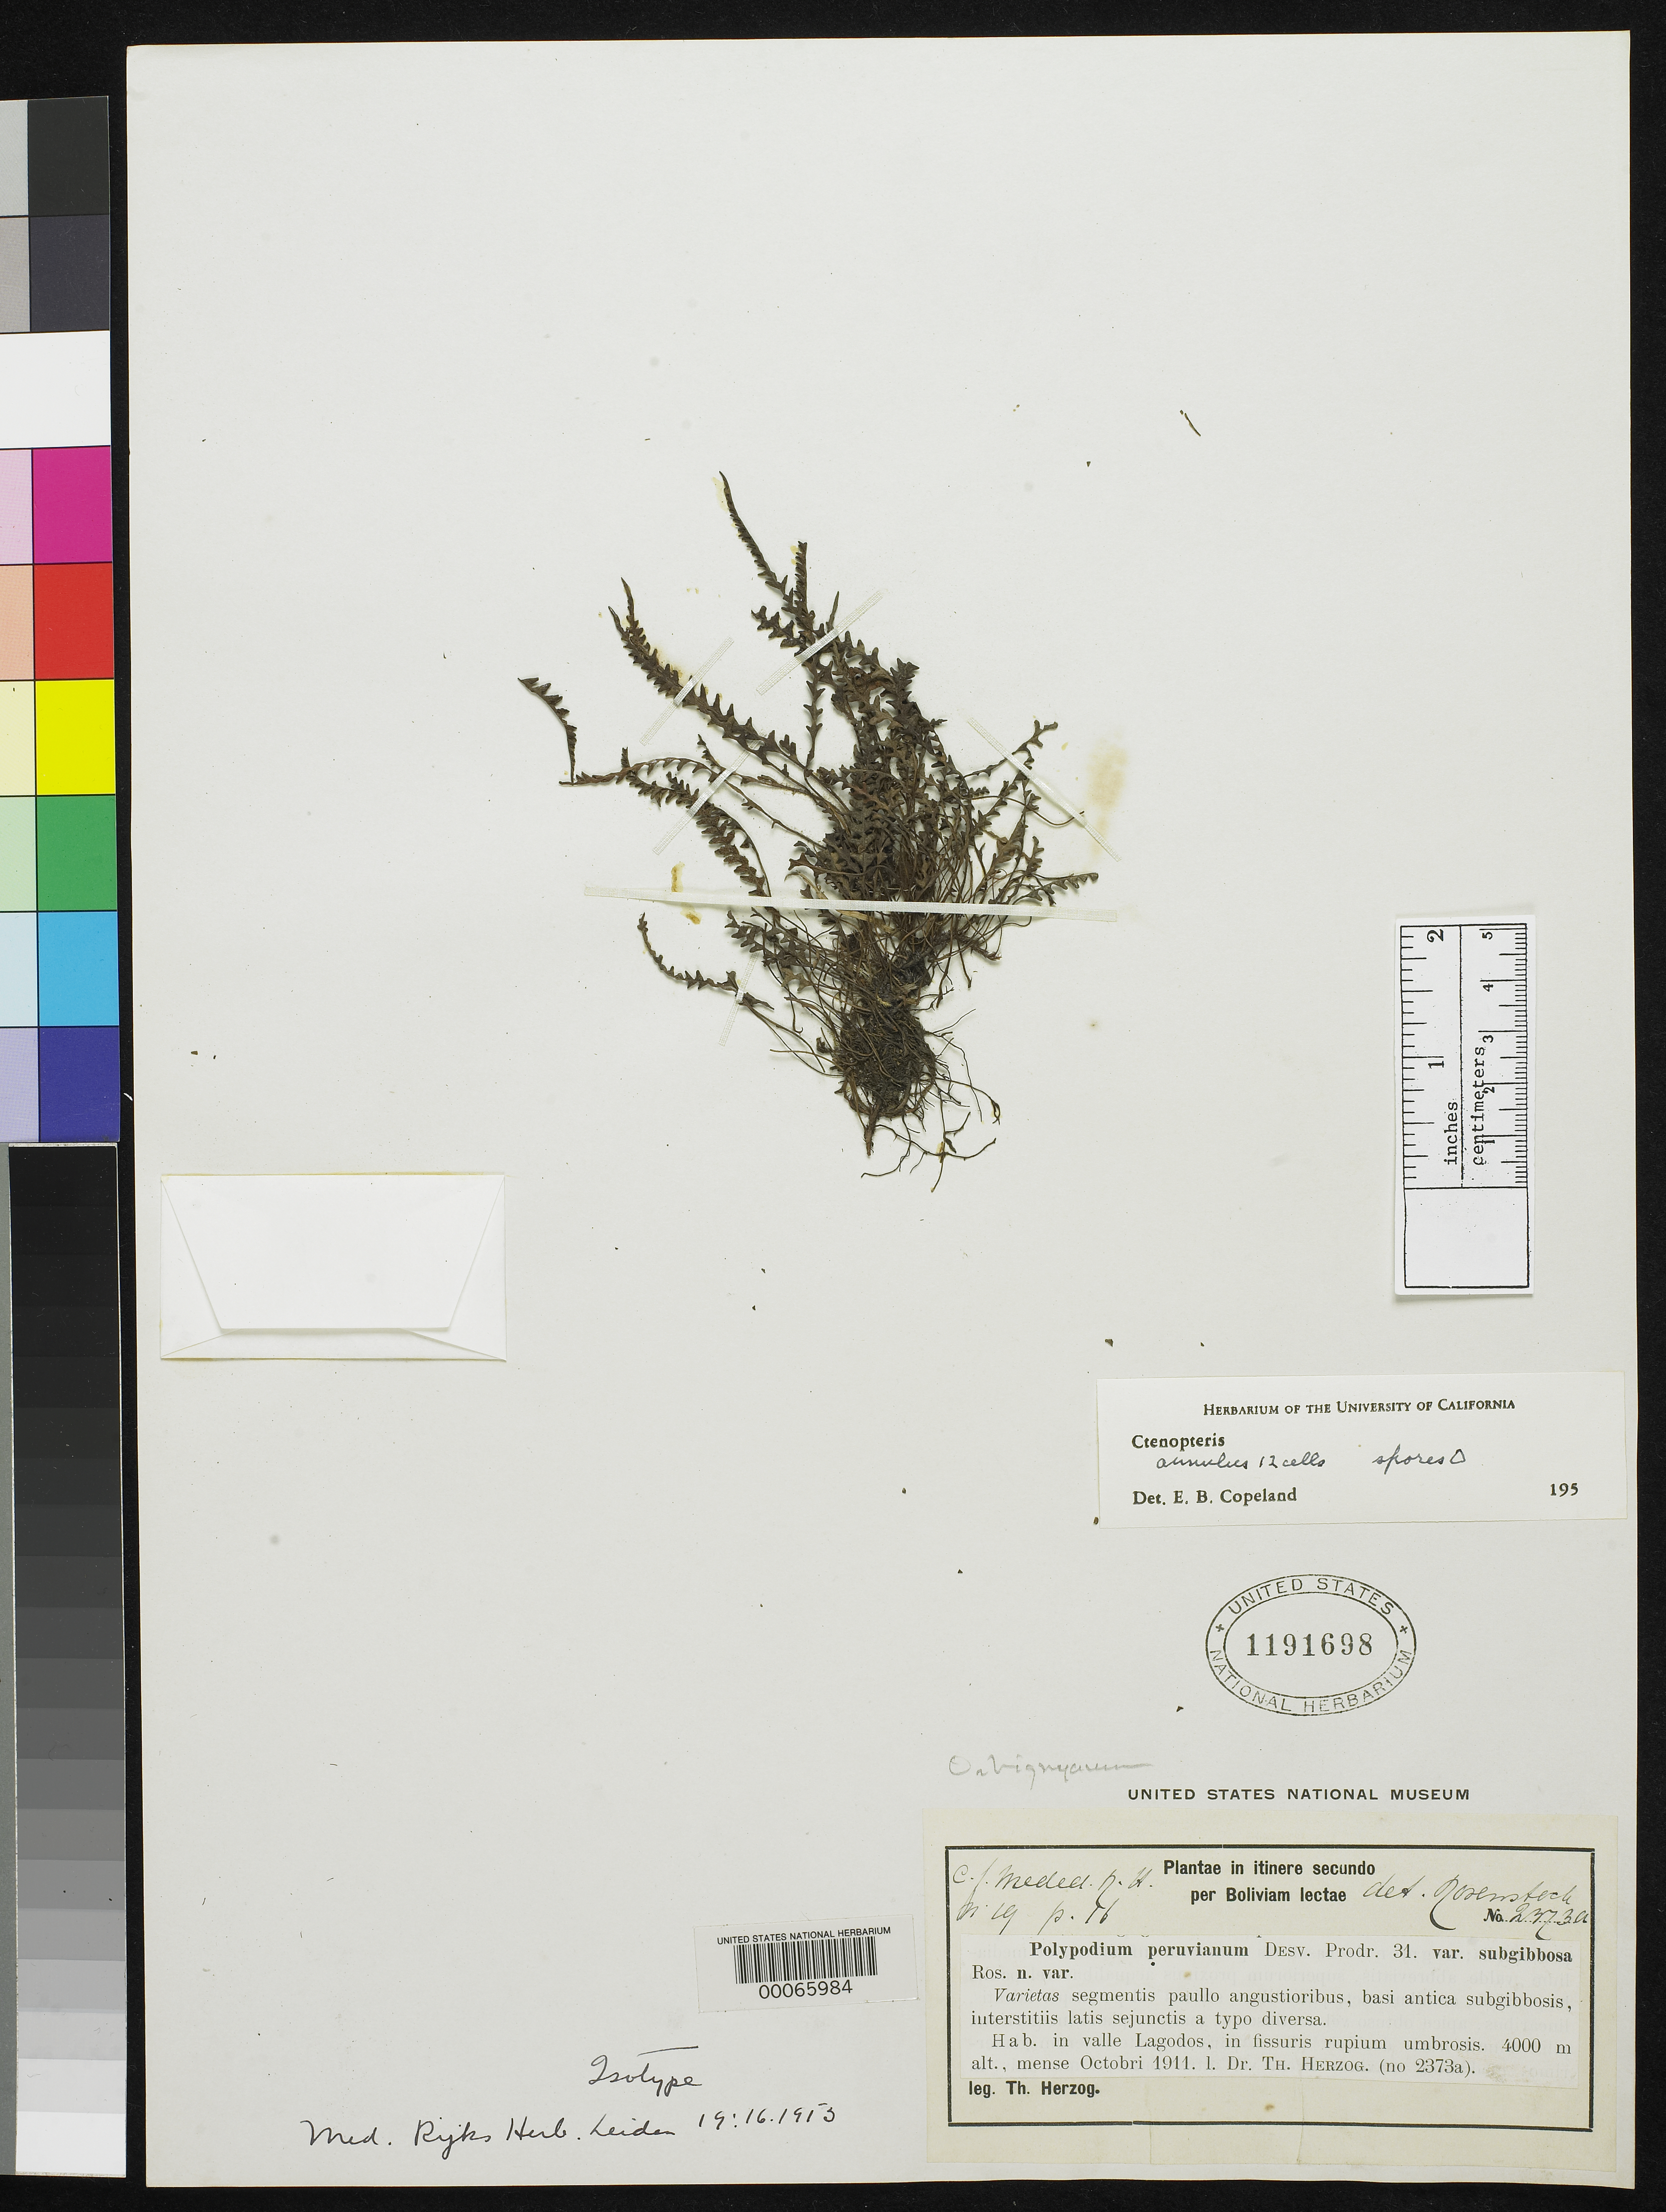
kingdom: Plantae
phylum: Tracheophyta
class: Polypodiopsida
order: Polypodiales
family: Polypodiaceae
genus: Polypodium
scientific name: Polypodium peruvianum var. subgibbosum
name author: Rosenst.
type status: Type Collection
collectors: T. K. J. Herzog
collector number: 2373a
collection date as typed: Oct 1911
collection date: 1911-10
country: Bolivia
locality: Lagodos.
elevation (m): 4000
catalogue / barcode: US 1191698